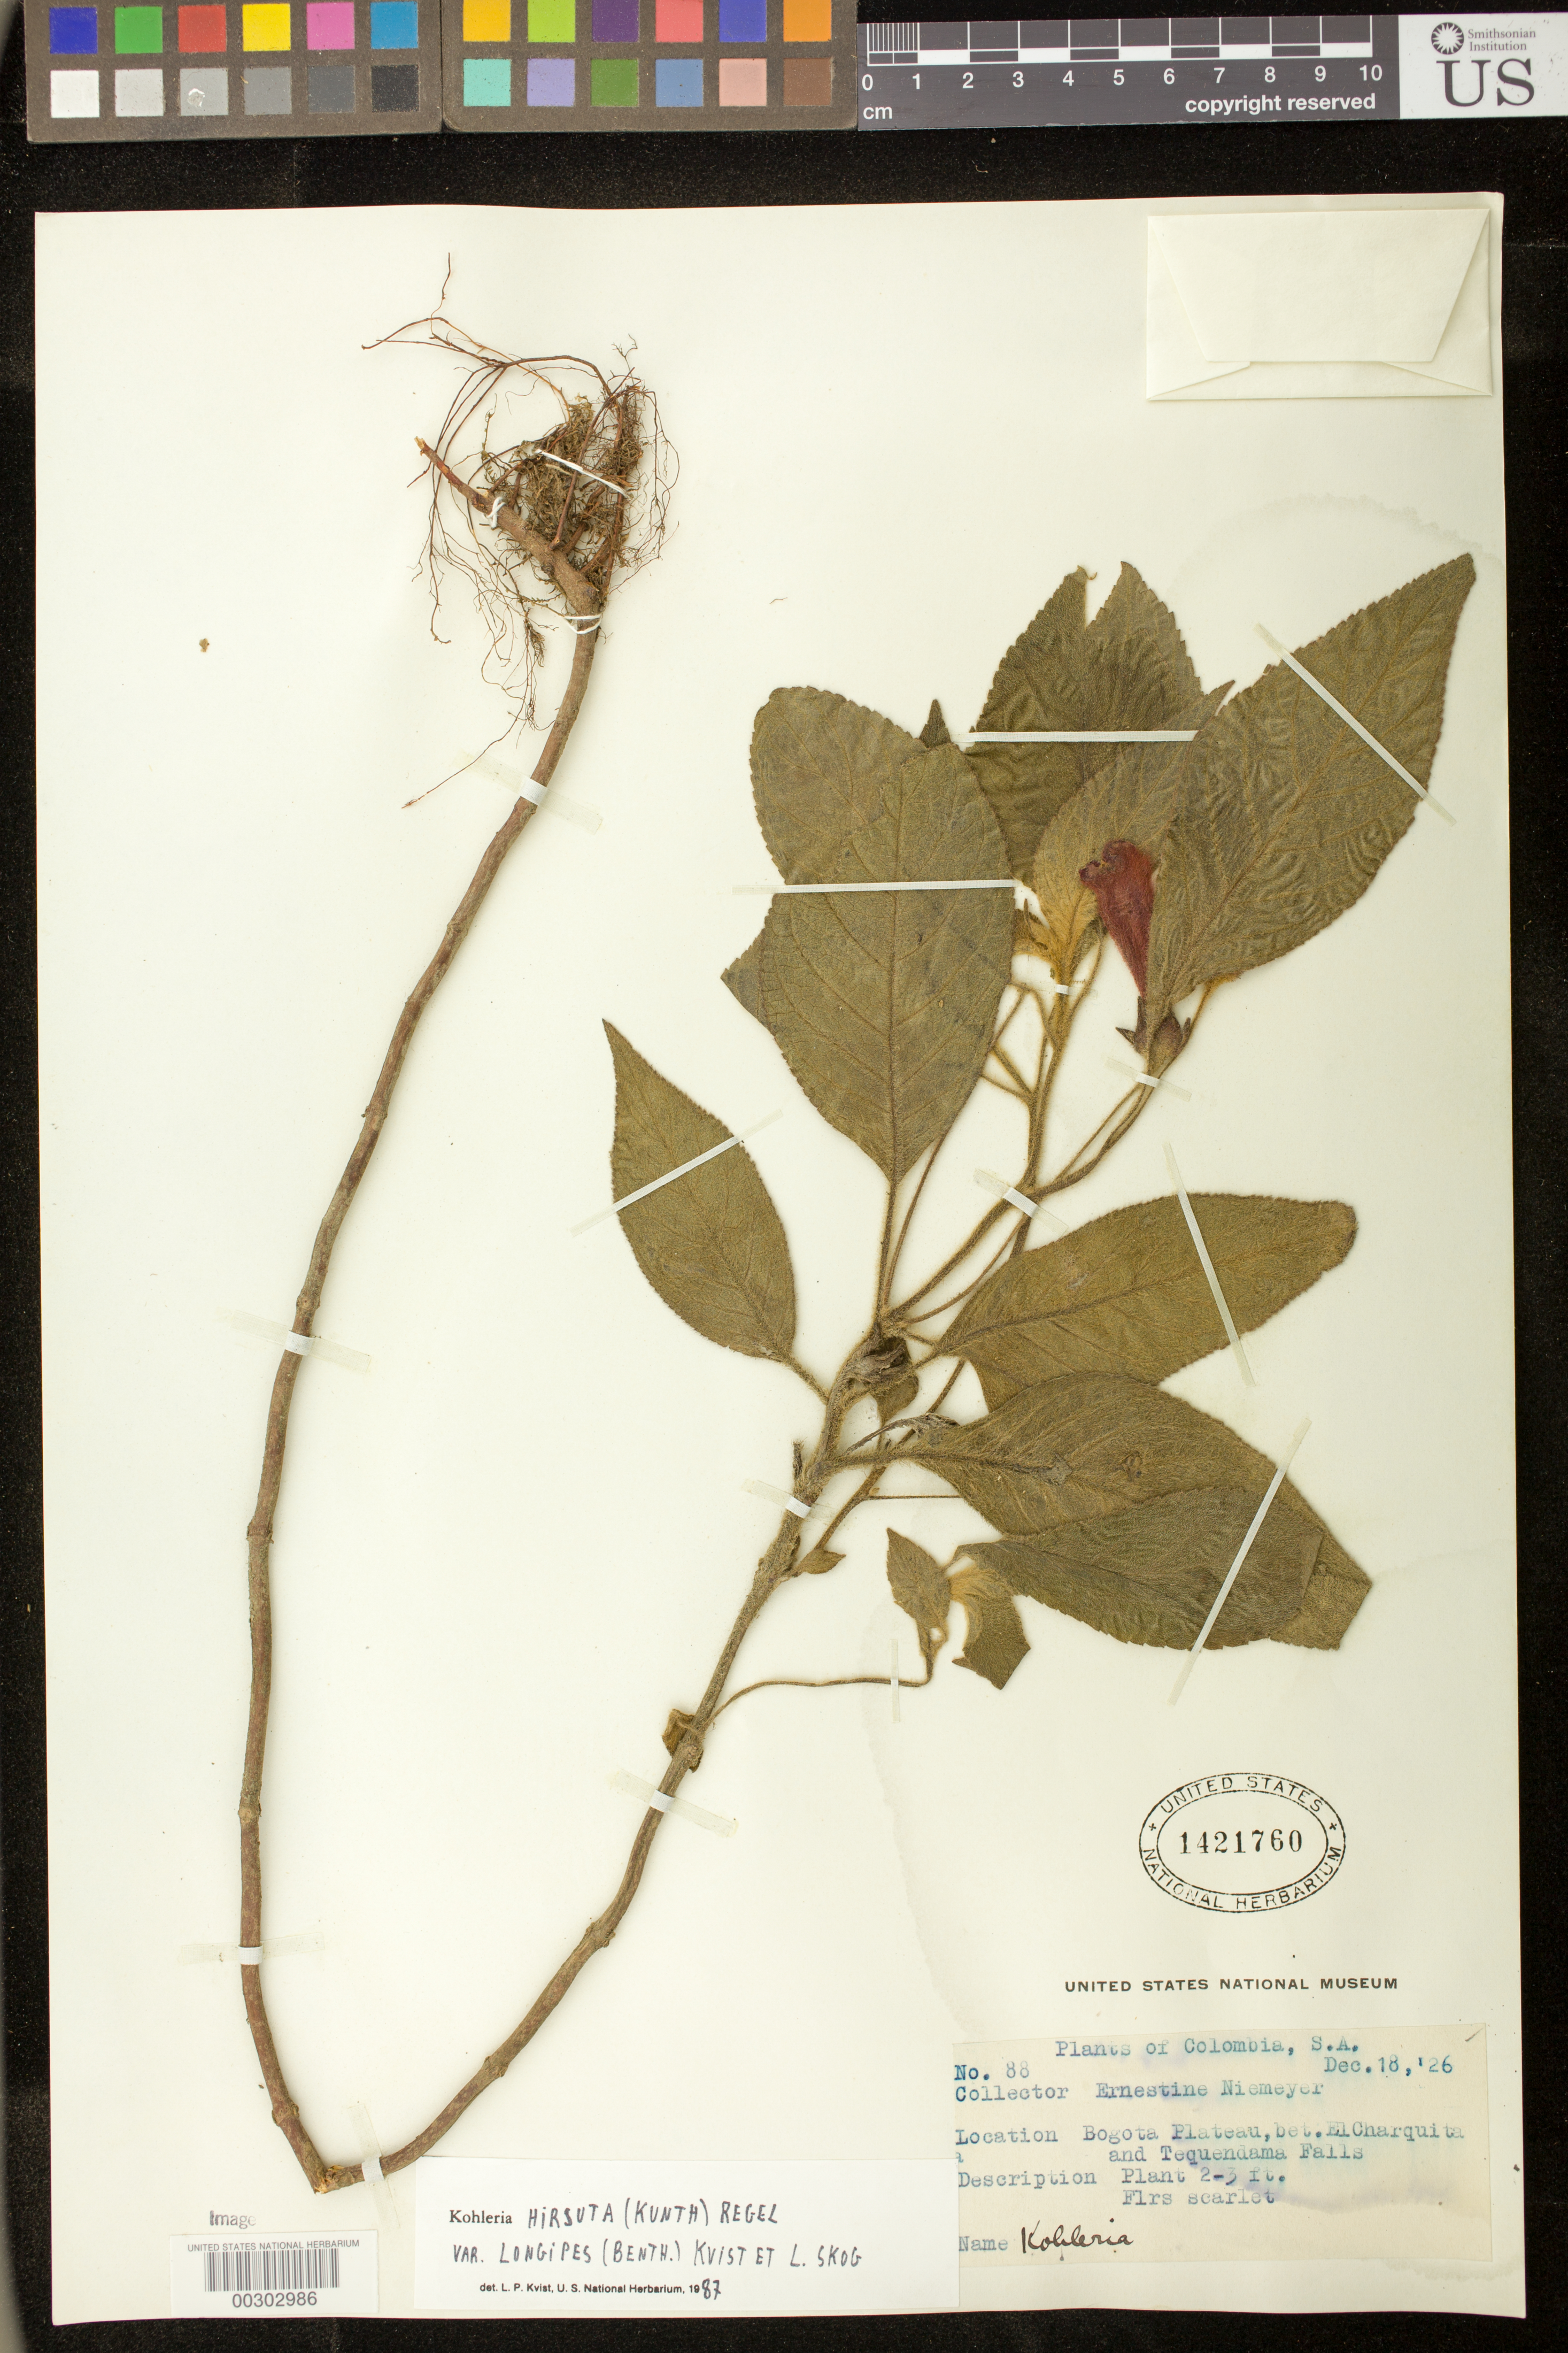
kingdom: Plantae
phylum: Tracheophyta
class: Magnoliopsida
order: Lamiales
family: Gesneriaceae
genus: Kohleria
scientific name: Kohleria hirsuta var. longipes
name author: (Benth.) L.P. Kvist & L.E. Skog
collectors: E. Niemeyer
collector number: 88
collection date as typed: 18 Dec 1926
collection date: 1926-12-18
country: Colombia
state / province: Cundinamarca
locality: Bogota plateau, bet El Charquita and Tequendama Falls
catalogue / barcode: US 1421760